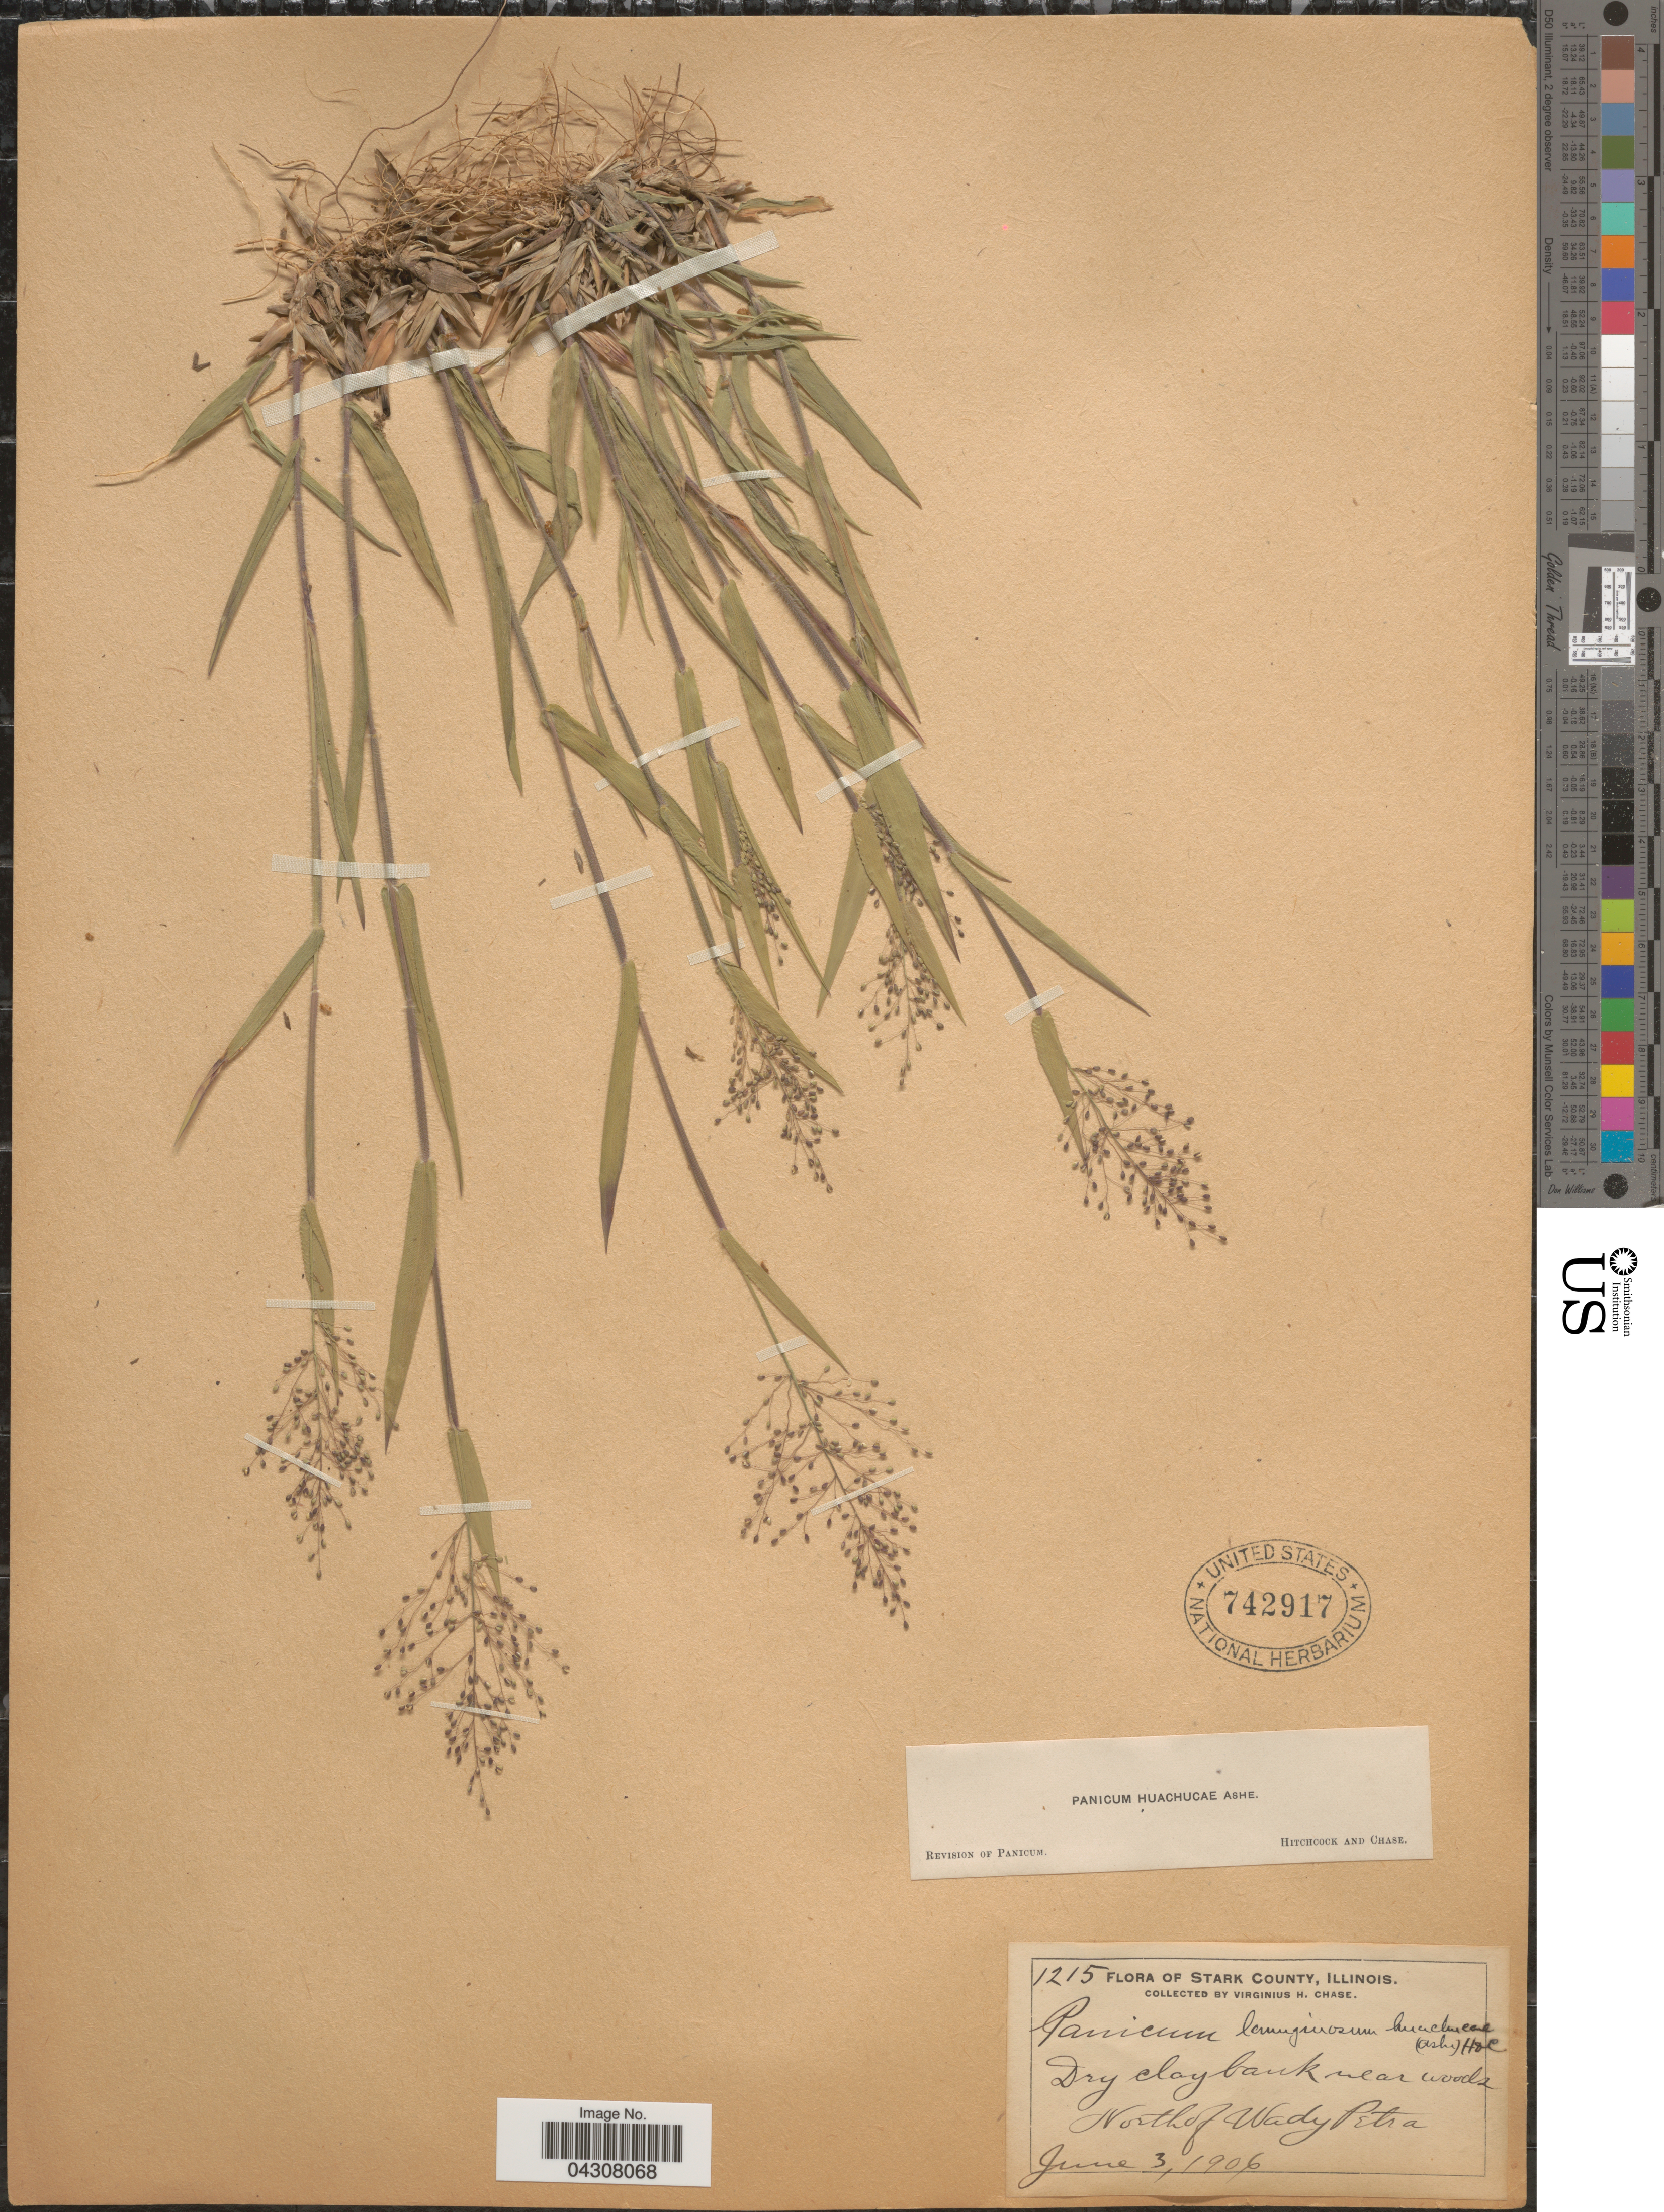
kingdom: Plantae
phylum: Tracheophyta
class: Liliopsida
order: Poales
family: Poaceae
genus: Dichanthelium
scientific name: Dichanthelium acuminatum var. acuminatum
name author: (Sw.) Gould & C.A. Clark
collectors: V. H. Chase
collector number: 1215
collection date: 1906-06-03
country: United States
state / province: Illinois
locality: Stark County. Dry clay bank near woods North of Wady Petra.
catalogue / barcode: US 742917